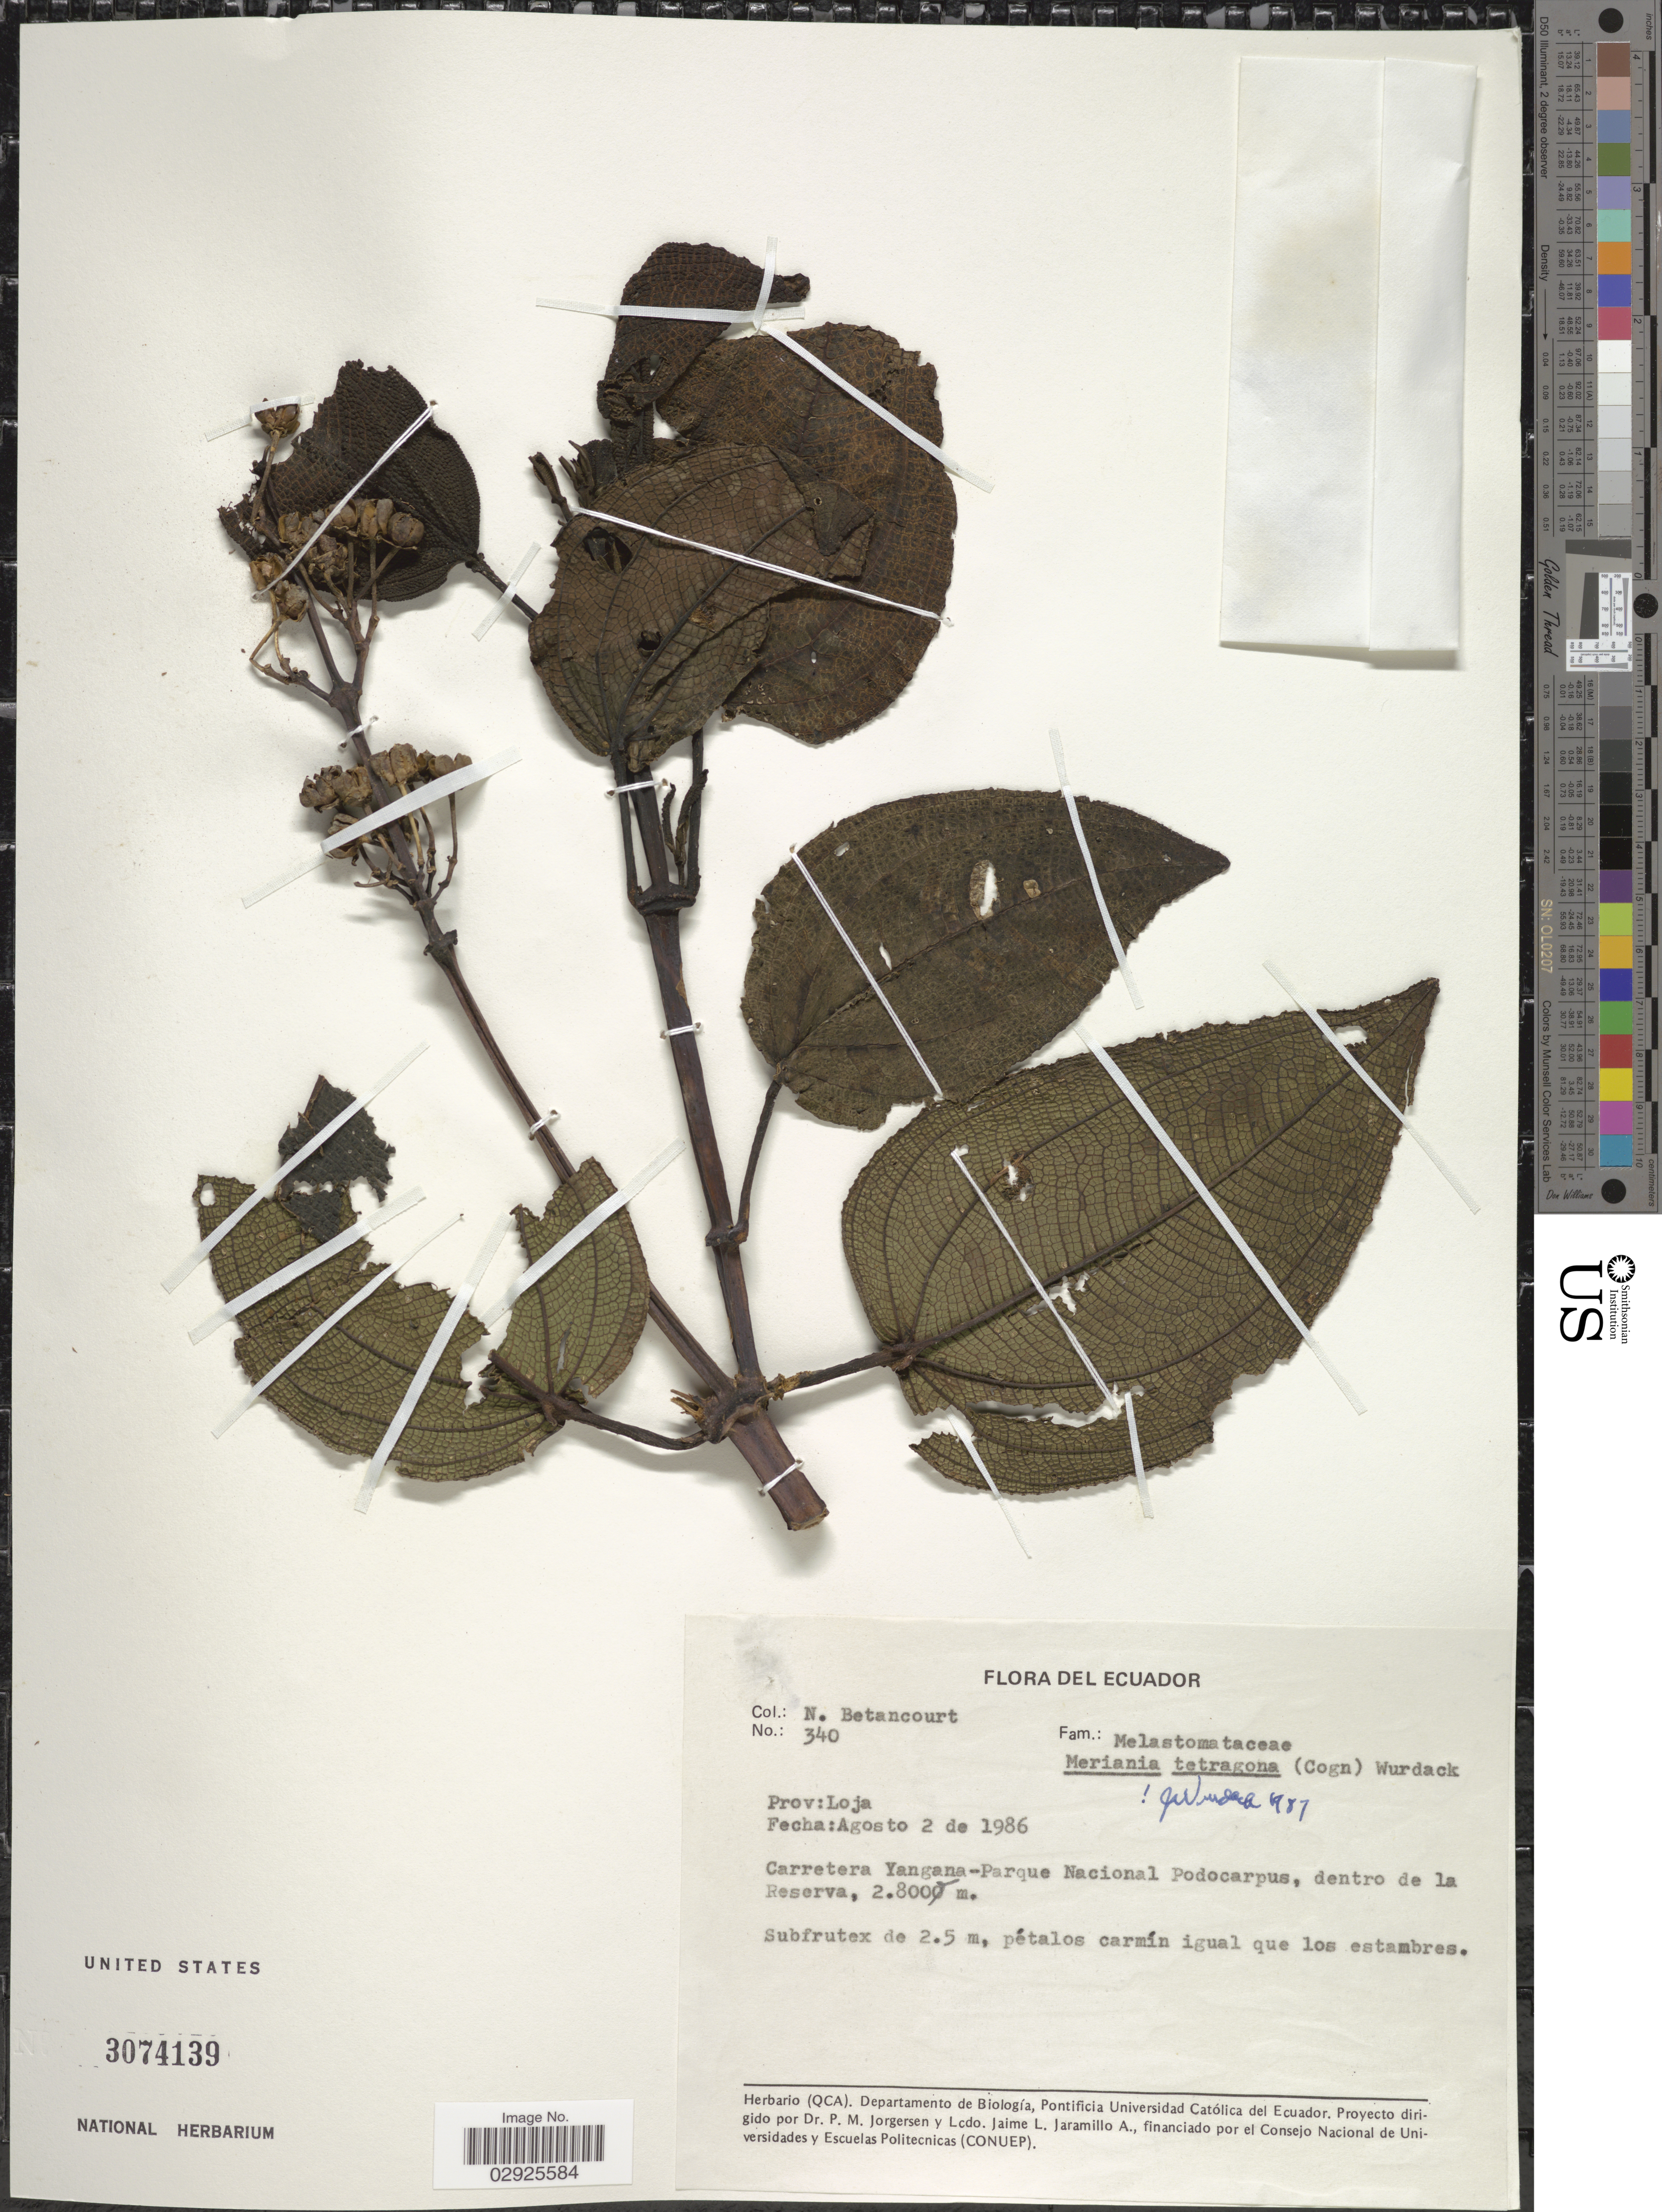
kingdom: Plantae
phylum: Tracheophyta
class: Magnoliopsida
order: Myrtales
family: Melastomataceae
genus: Meriania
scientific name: Meriania tetragona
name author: (Cogn.) Wurdack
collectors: N. Betancourt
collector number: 340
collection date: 1986-08-02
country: Ecuador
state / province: Loja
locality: Carretera Yangana-Parque Nacional Podocarpus, dentro de la Reserva.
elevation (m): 2800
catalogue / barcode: US 3074139